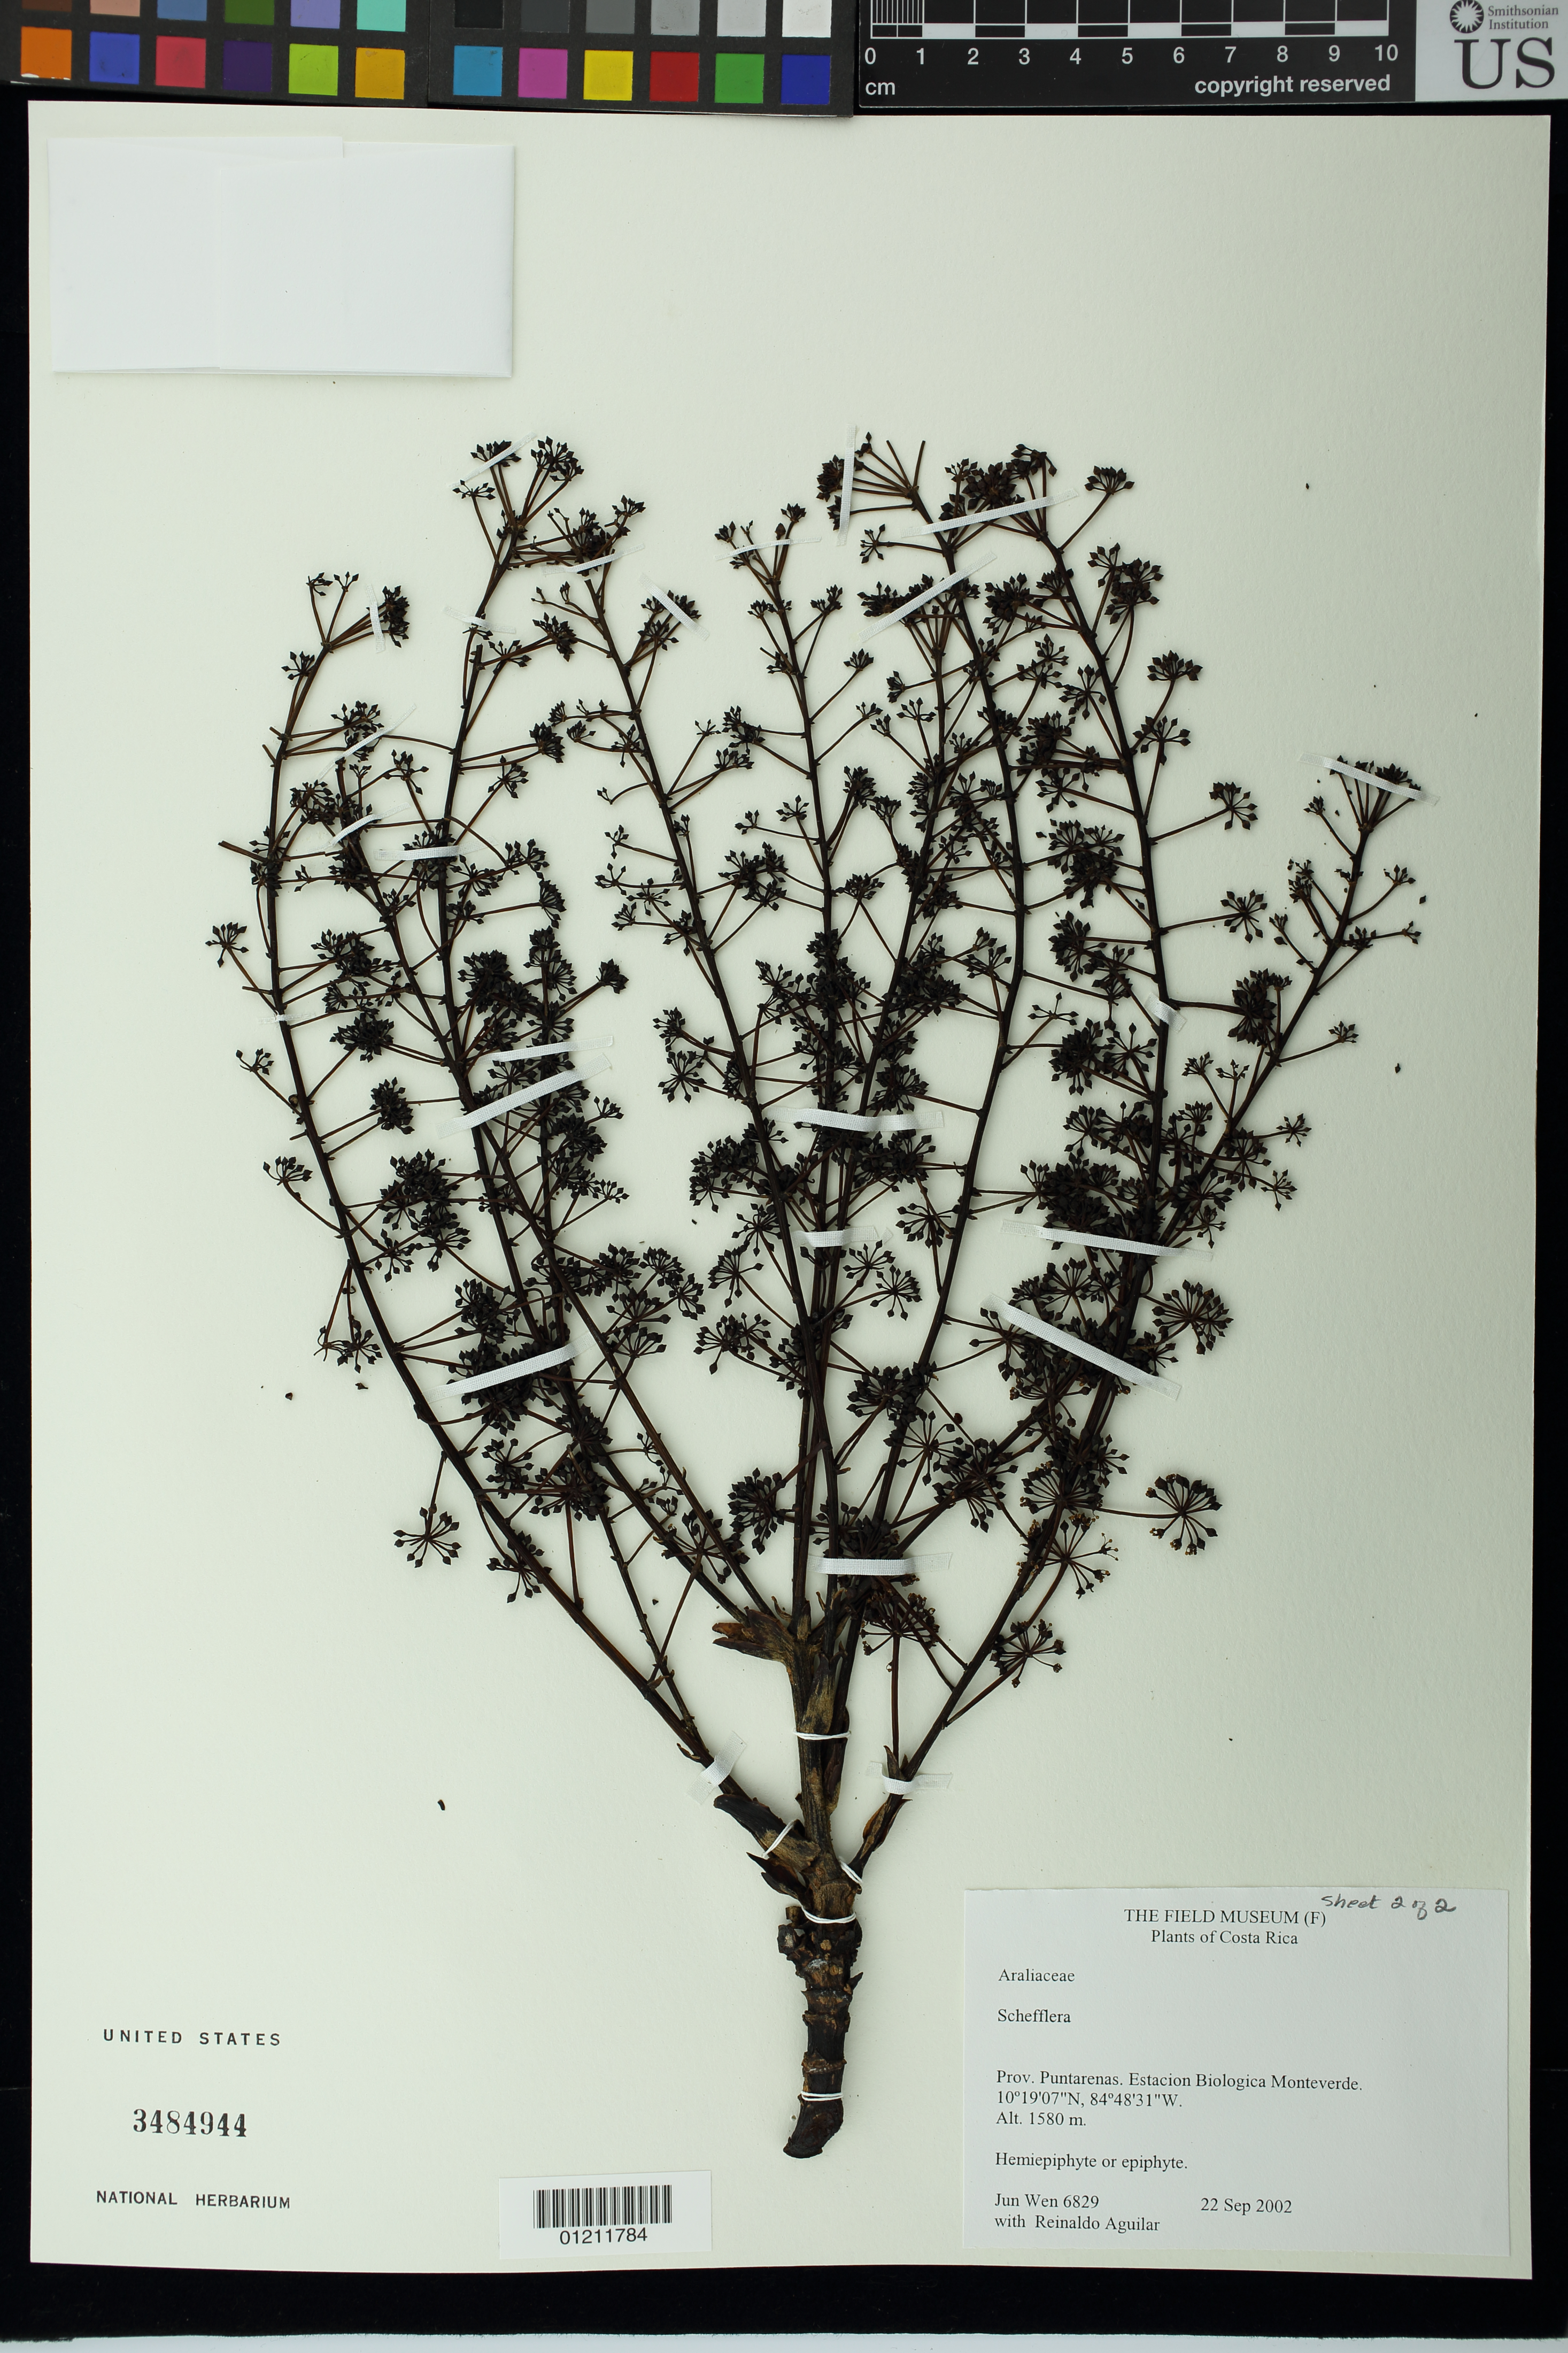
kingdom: Plantae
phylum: Tracheophyta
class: Magnoliopsida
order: Apiales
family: Araliaceae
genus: Schefflera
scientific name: Schefflera sp.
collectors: J. Wen & R. Aguilar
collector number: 6829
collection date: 2002-09-22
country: Costa Rica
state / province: Puntarenas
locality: Estacion Biologica Monteverde.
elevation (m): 1580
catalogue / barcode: US 3484944